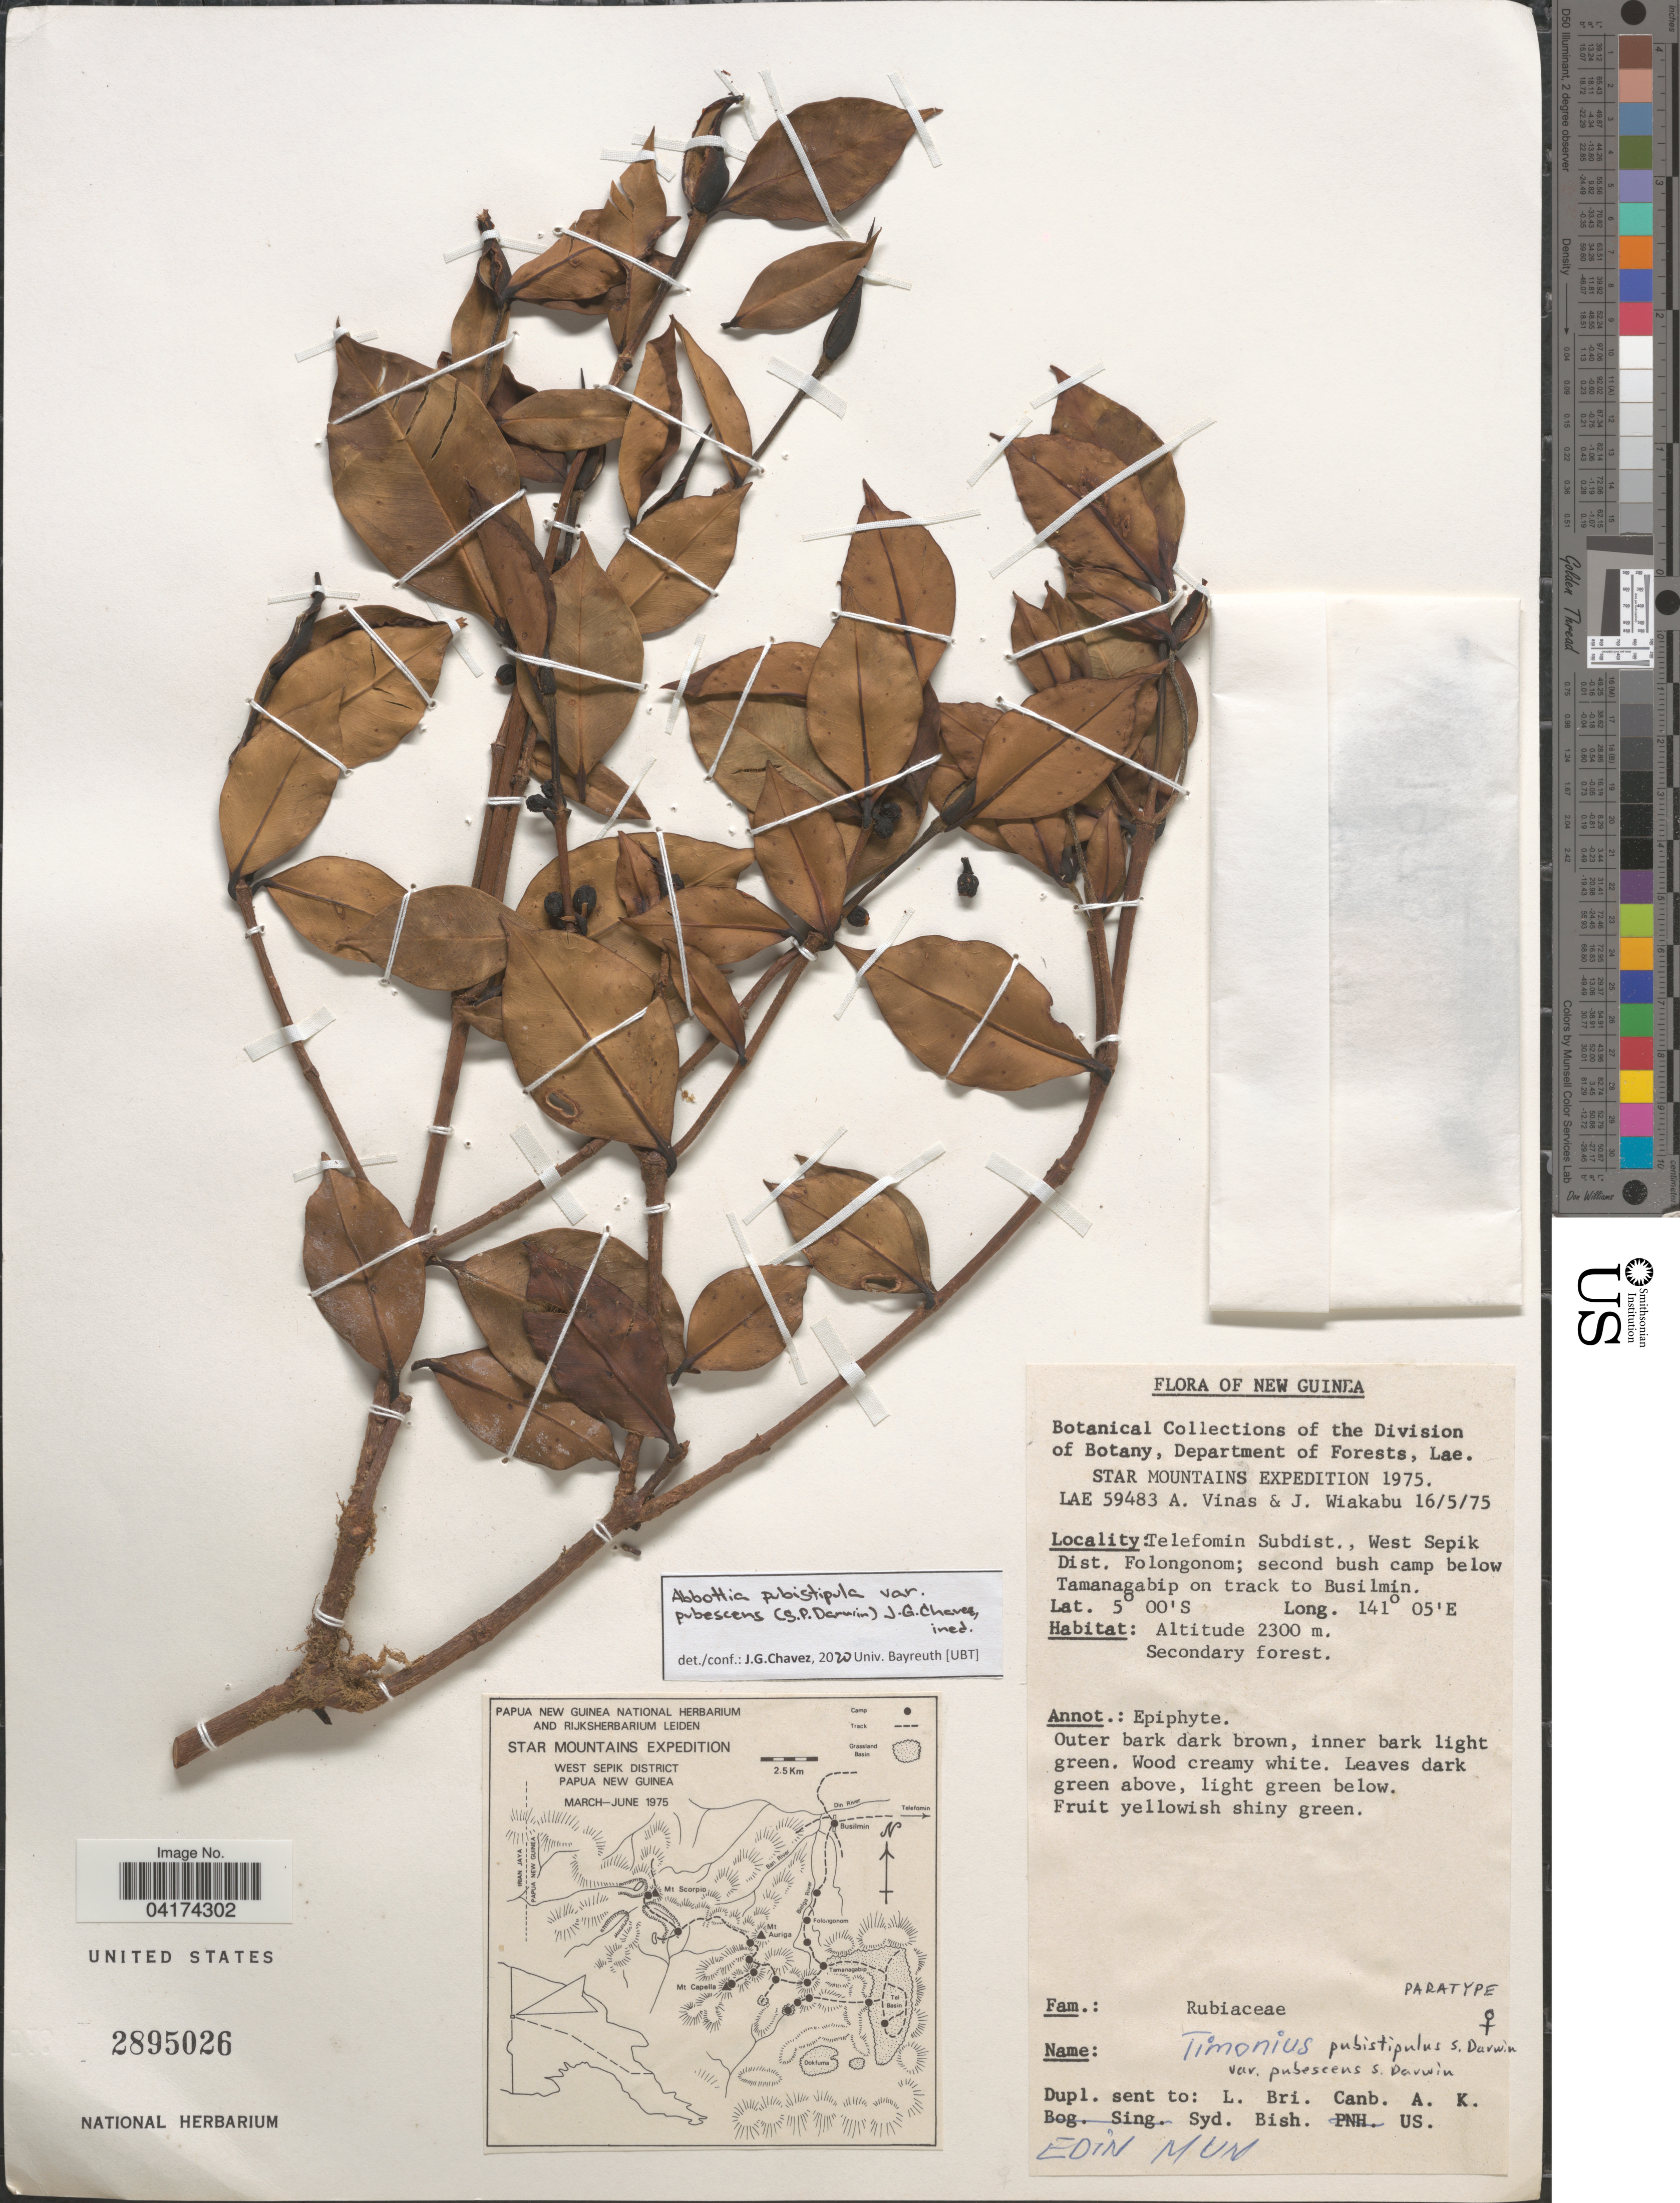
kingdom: Plantae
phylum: Tracheophyta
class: Magnoliopsida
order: Gentianales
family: Rubiaceae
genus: Abbottia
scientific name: Abbottia pubistipula var. pubescens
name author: (S.P. Darwin) J.G. Chavez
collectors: A. Vinas & J. Wiakabu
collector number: LAE 59483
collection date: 1975-05-16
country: Papua New Guinea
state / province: Sandaun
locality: New Guinea. Star Mountains Expedition 1975. Telefomin Subdist., West Sepik Dist. Folongonom; second bush camp below Tamanagabip on track to Busilmin.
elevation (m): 2300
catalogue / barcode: US 2895026